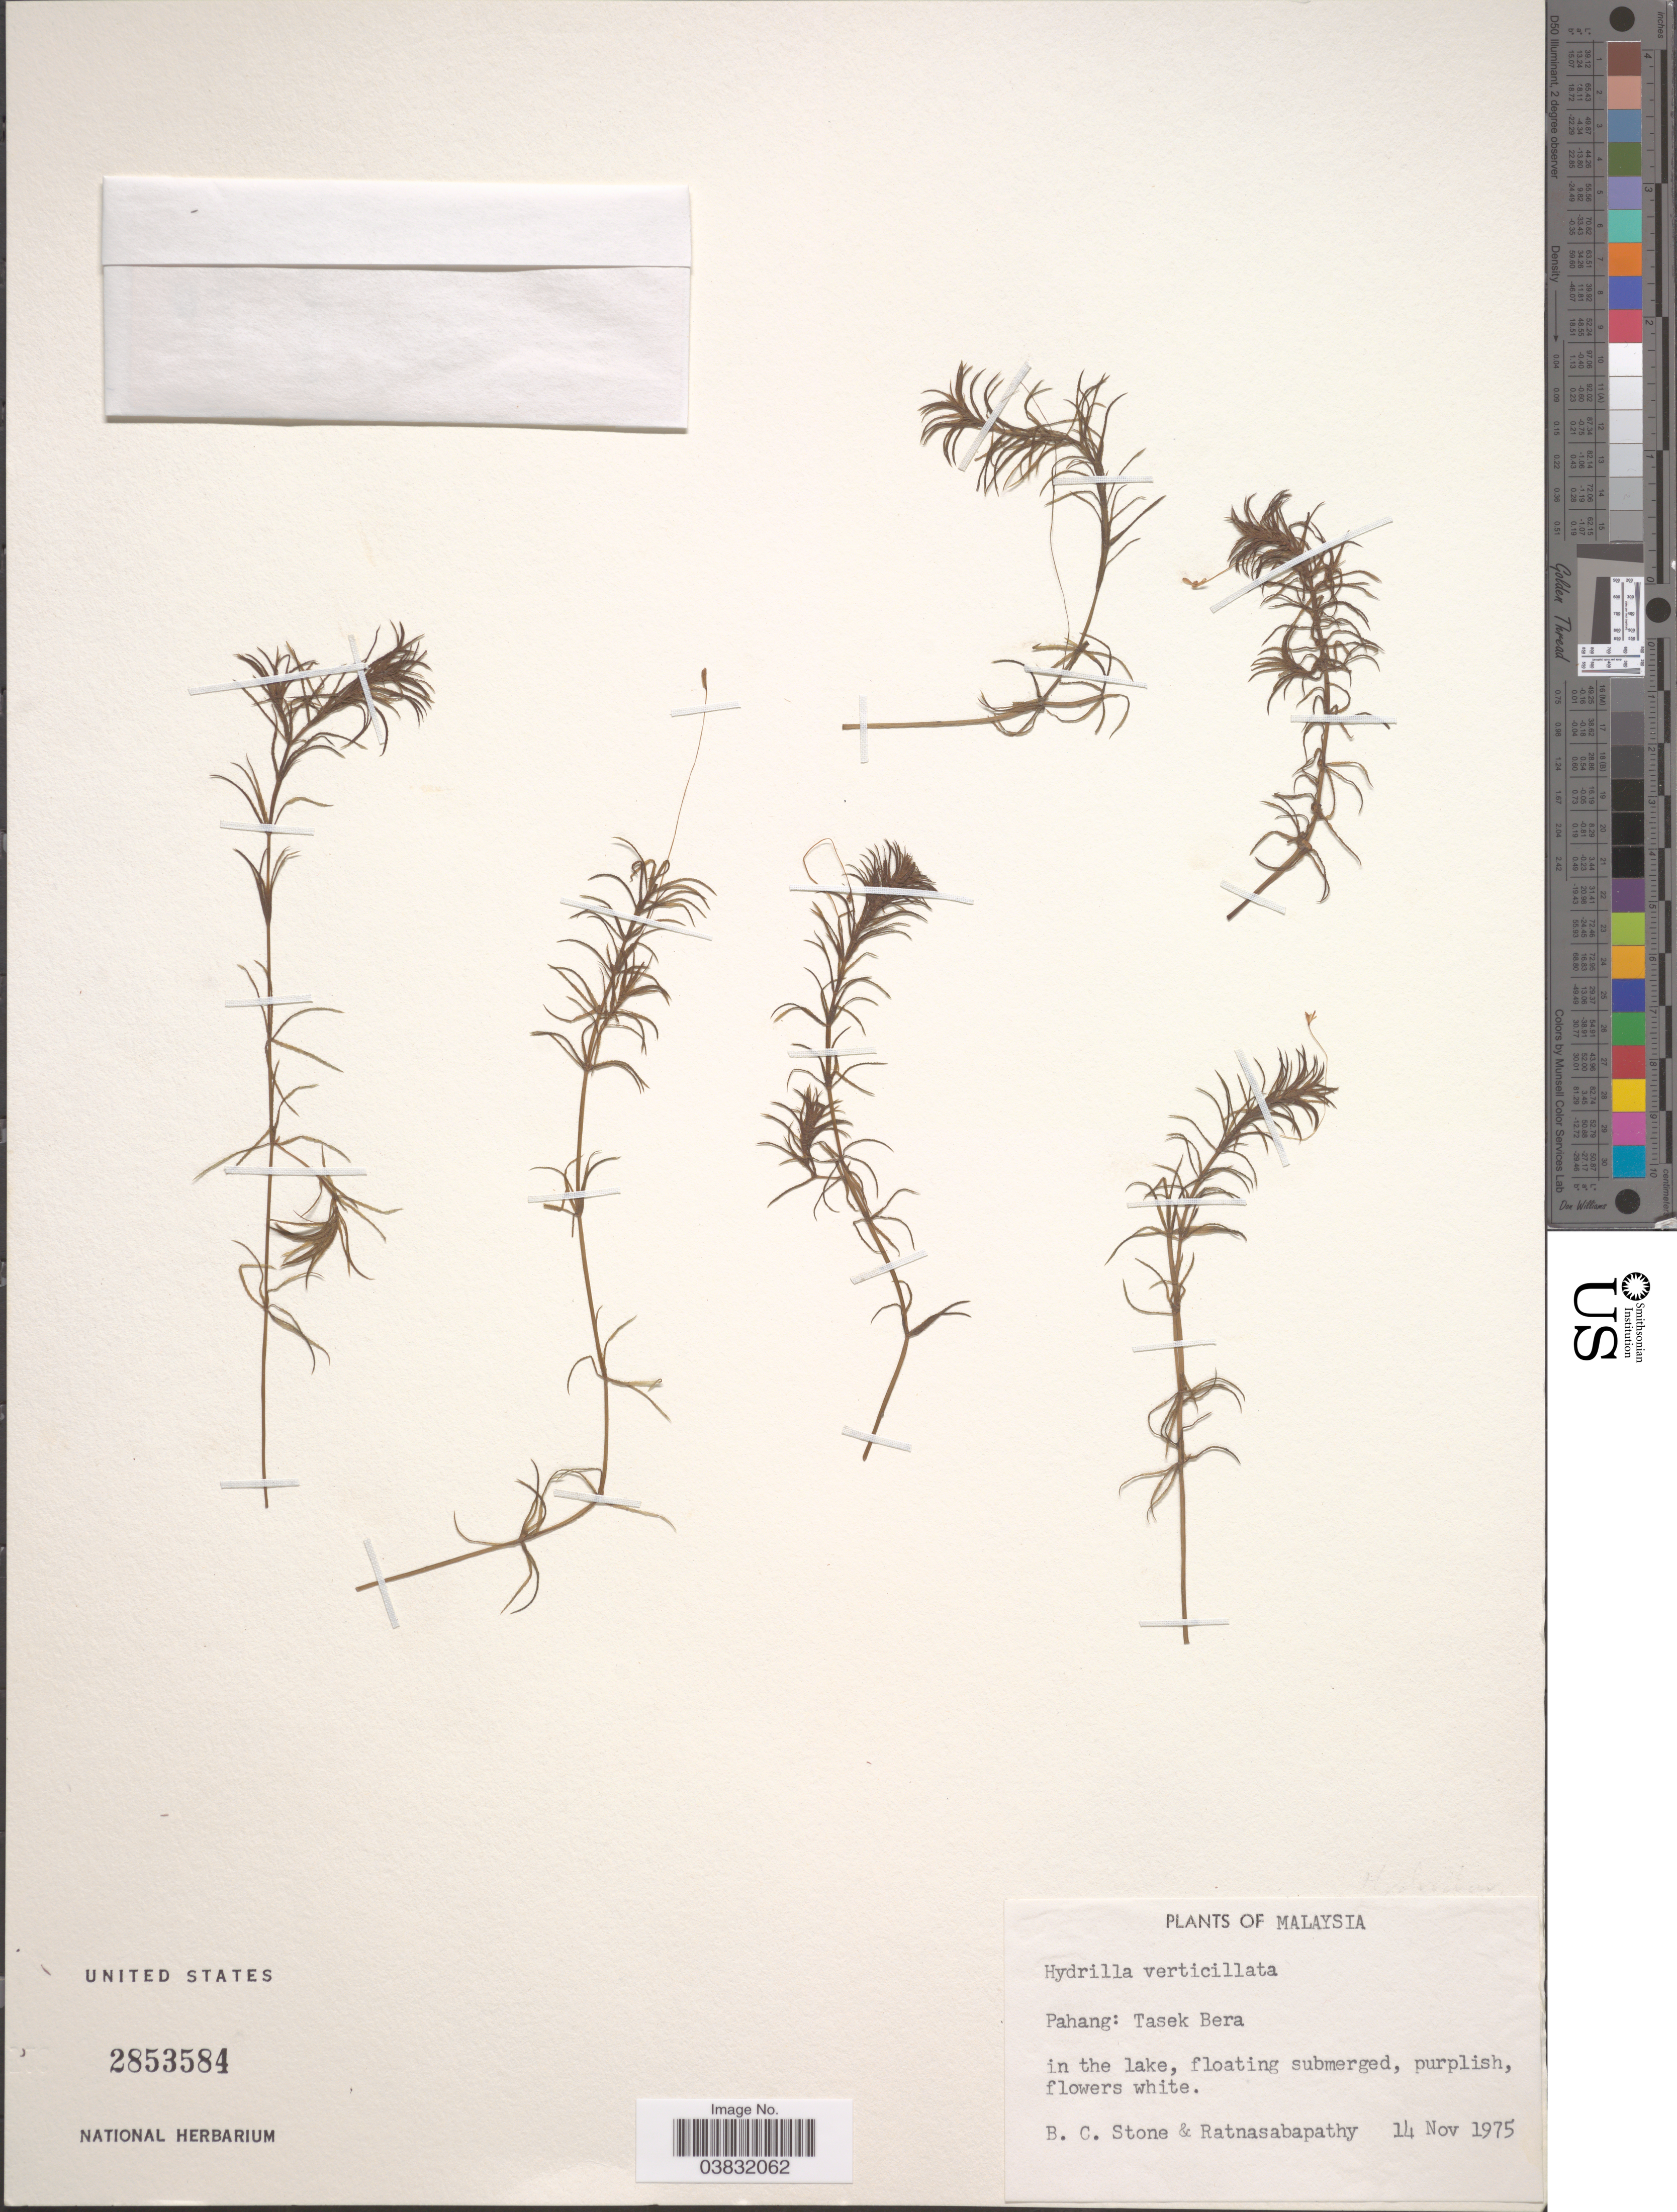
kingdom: Plantae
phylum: Tracheophyta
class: Liliopsida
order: Alismatales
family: Hydrocharitaceae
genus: Hydrilla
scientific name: Hydrilla verticillata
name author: (L. f.) Royle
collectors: B. C. Stone & Ratnasabapathy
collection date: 1975-11-14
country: Malaysia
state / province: Pahang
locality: Tasek Bera.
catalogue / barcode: US 2853584